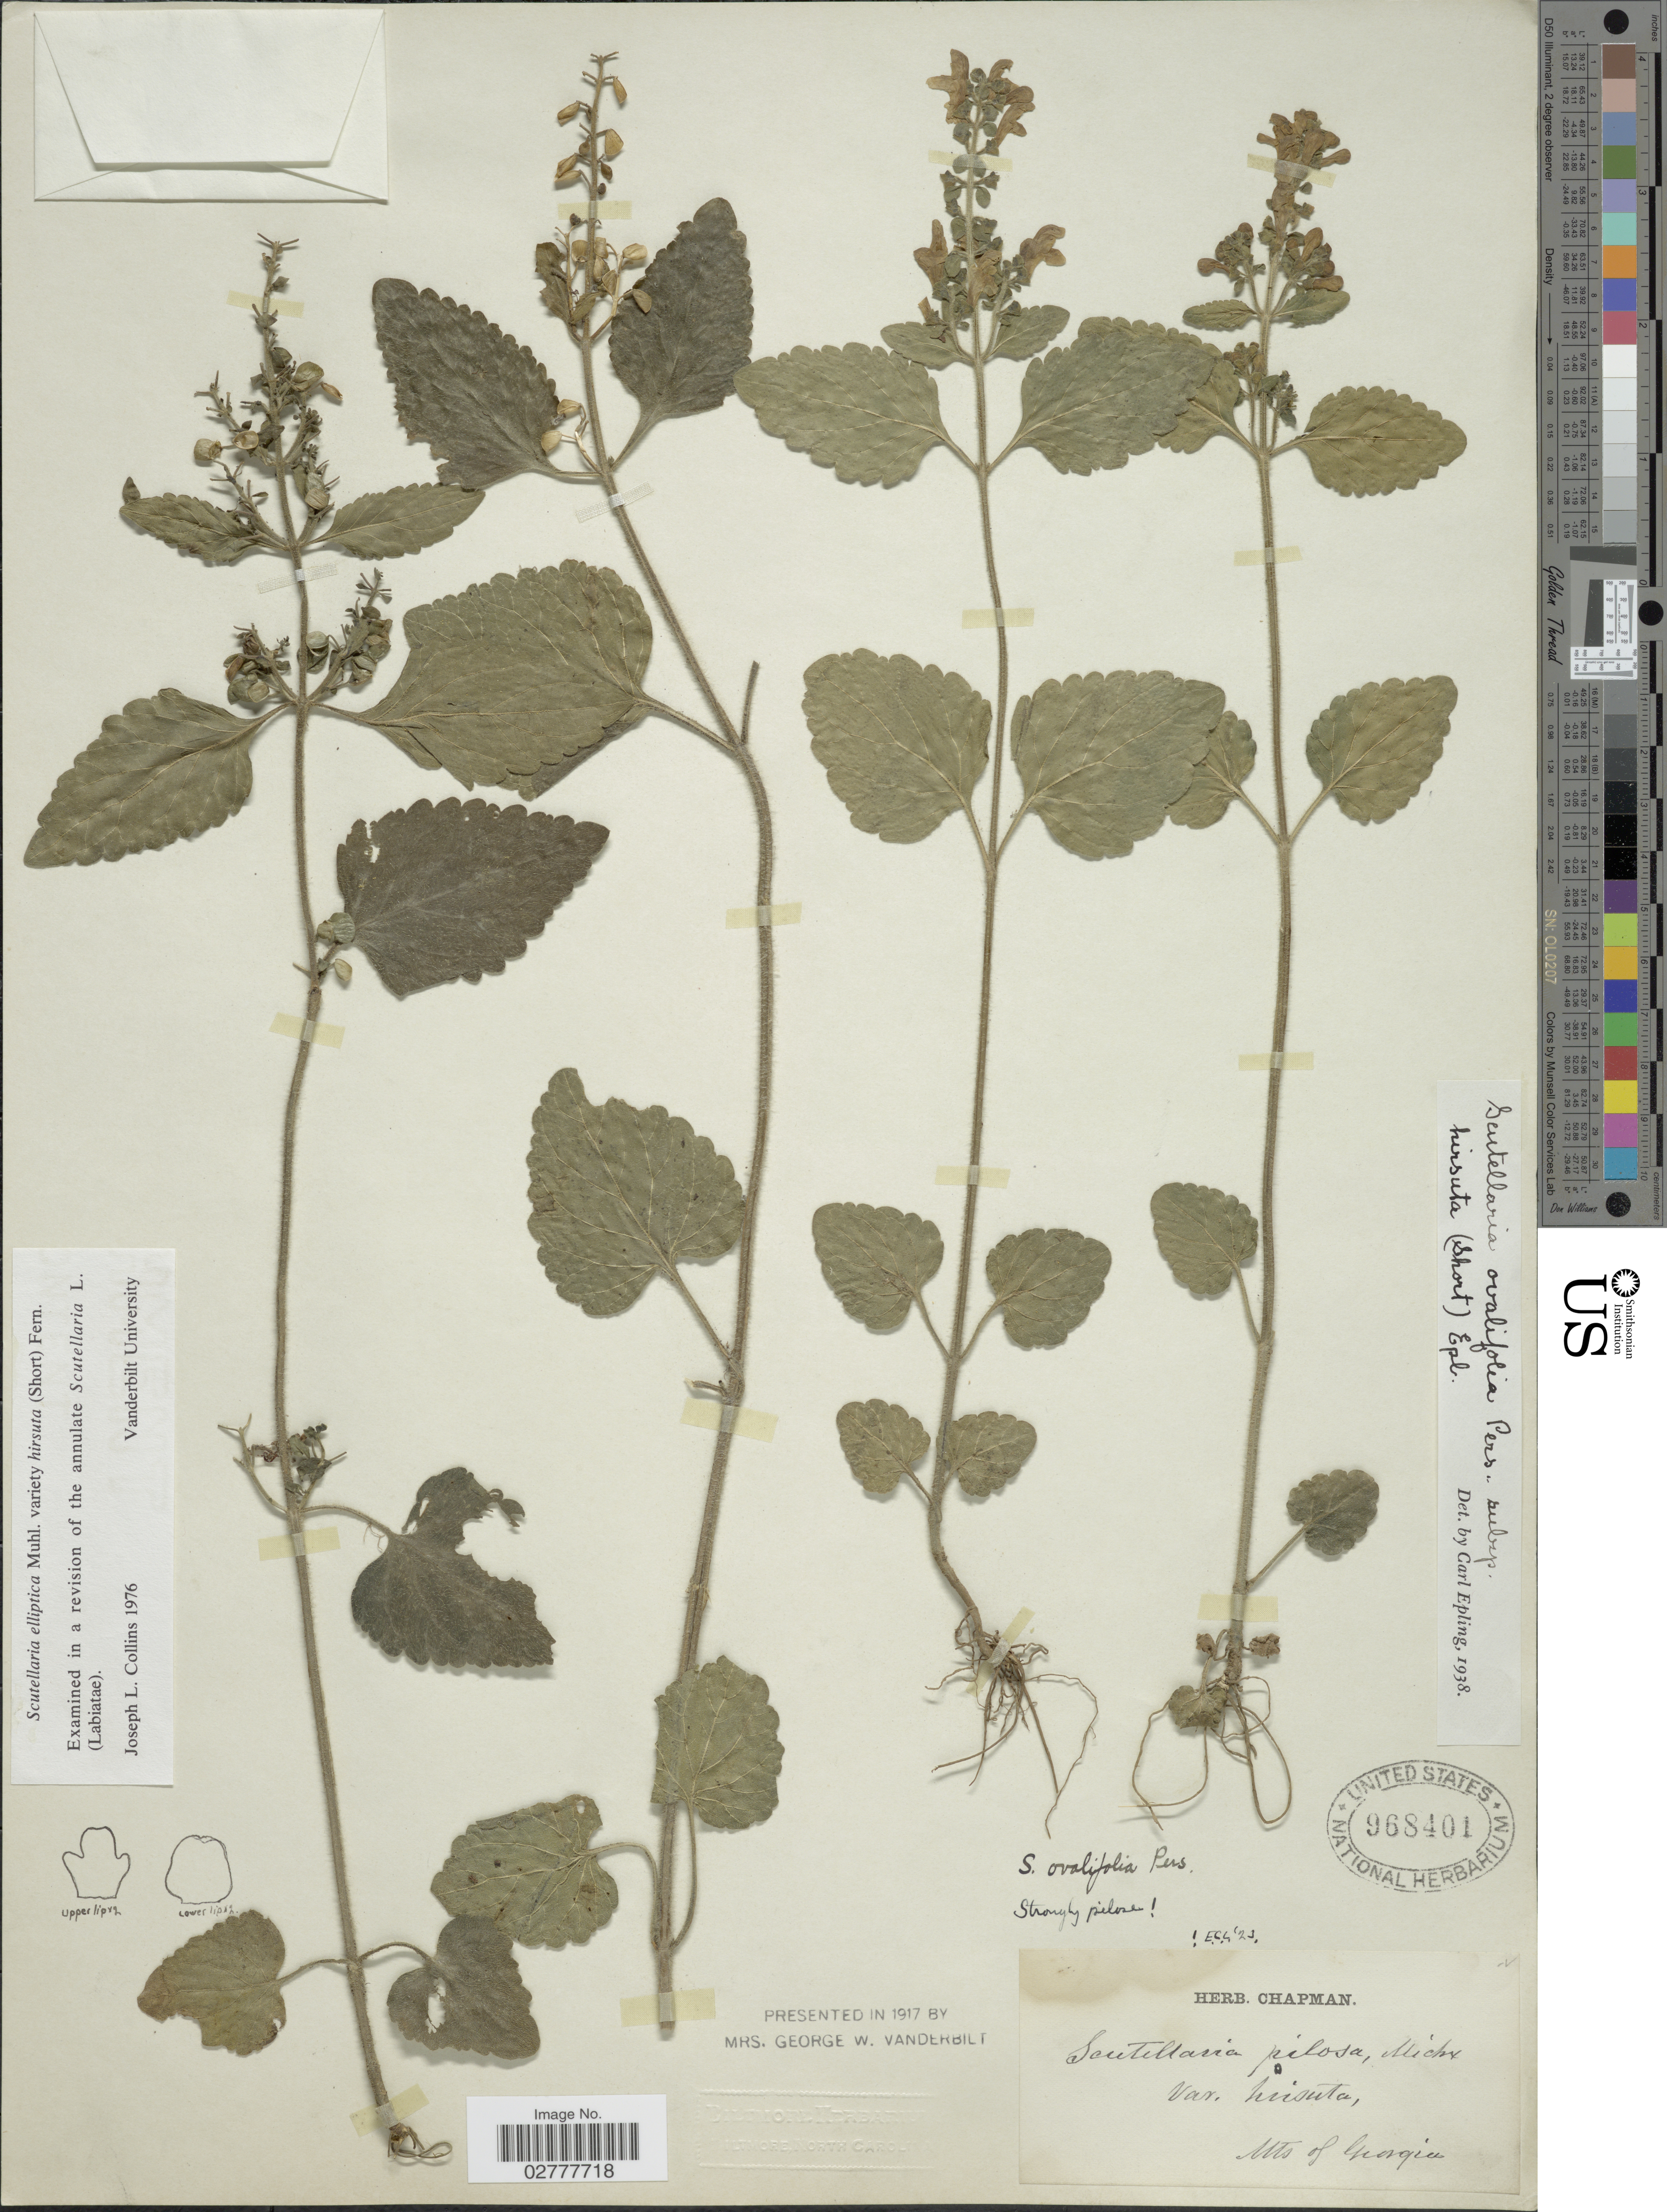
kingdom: Plantae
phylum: Tracheophyta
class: Magnoliopsida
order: Lamiales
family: Lamiaceae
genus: Scutellaria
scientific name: Scutellaria elliptica var. hirsuta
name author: (A. Gray) Fernald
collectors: ex herb. Chapman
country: United States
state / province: Georgia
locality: Mts of Georgia.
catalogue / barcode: US 968401